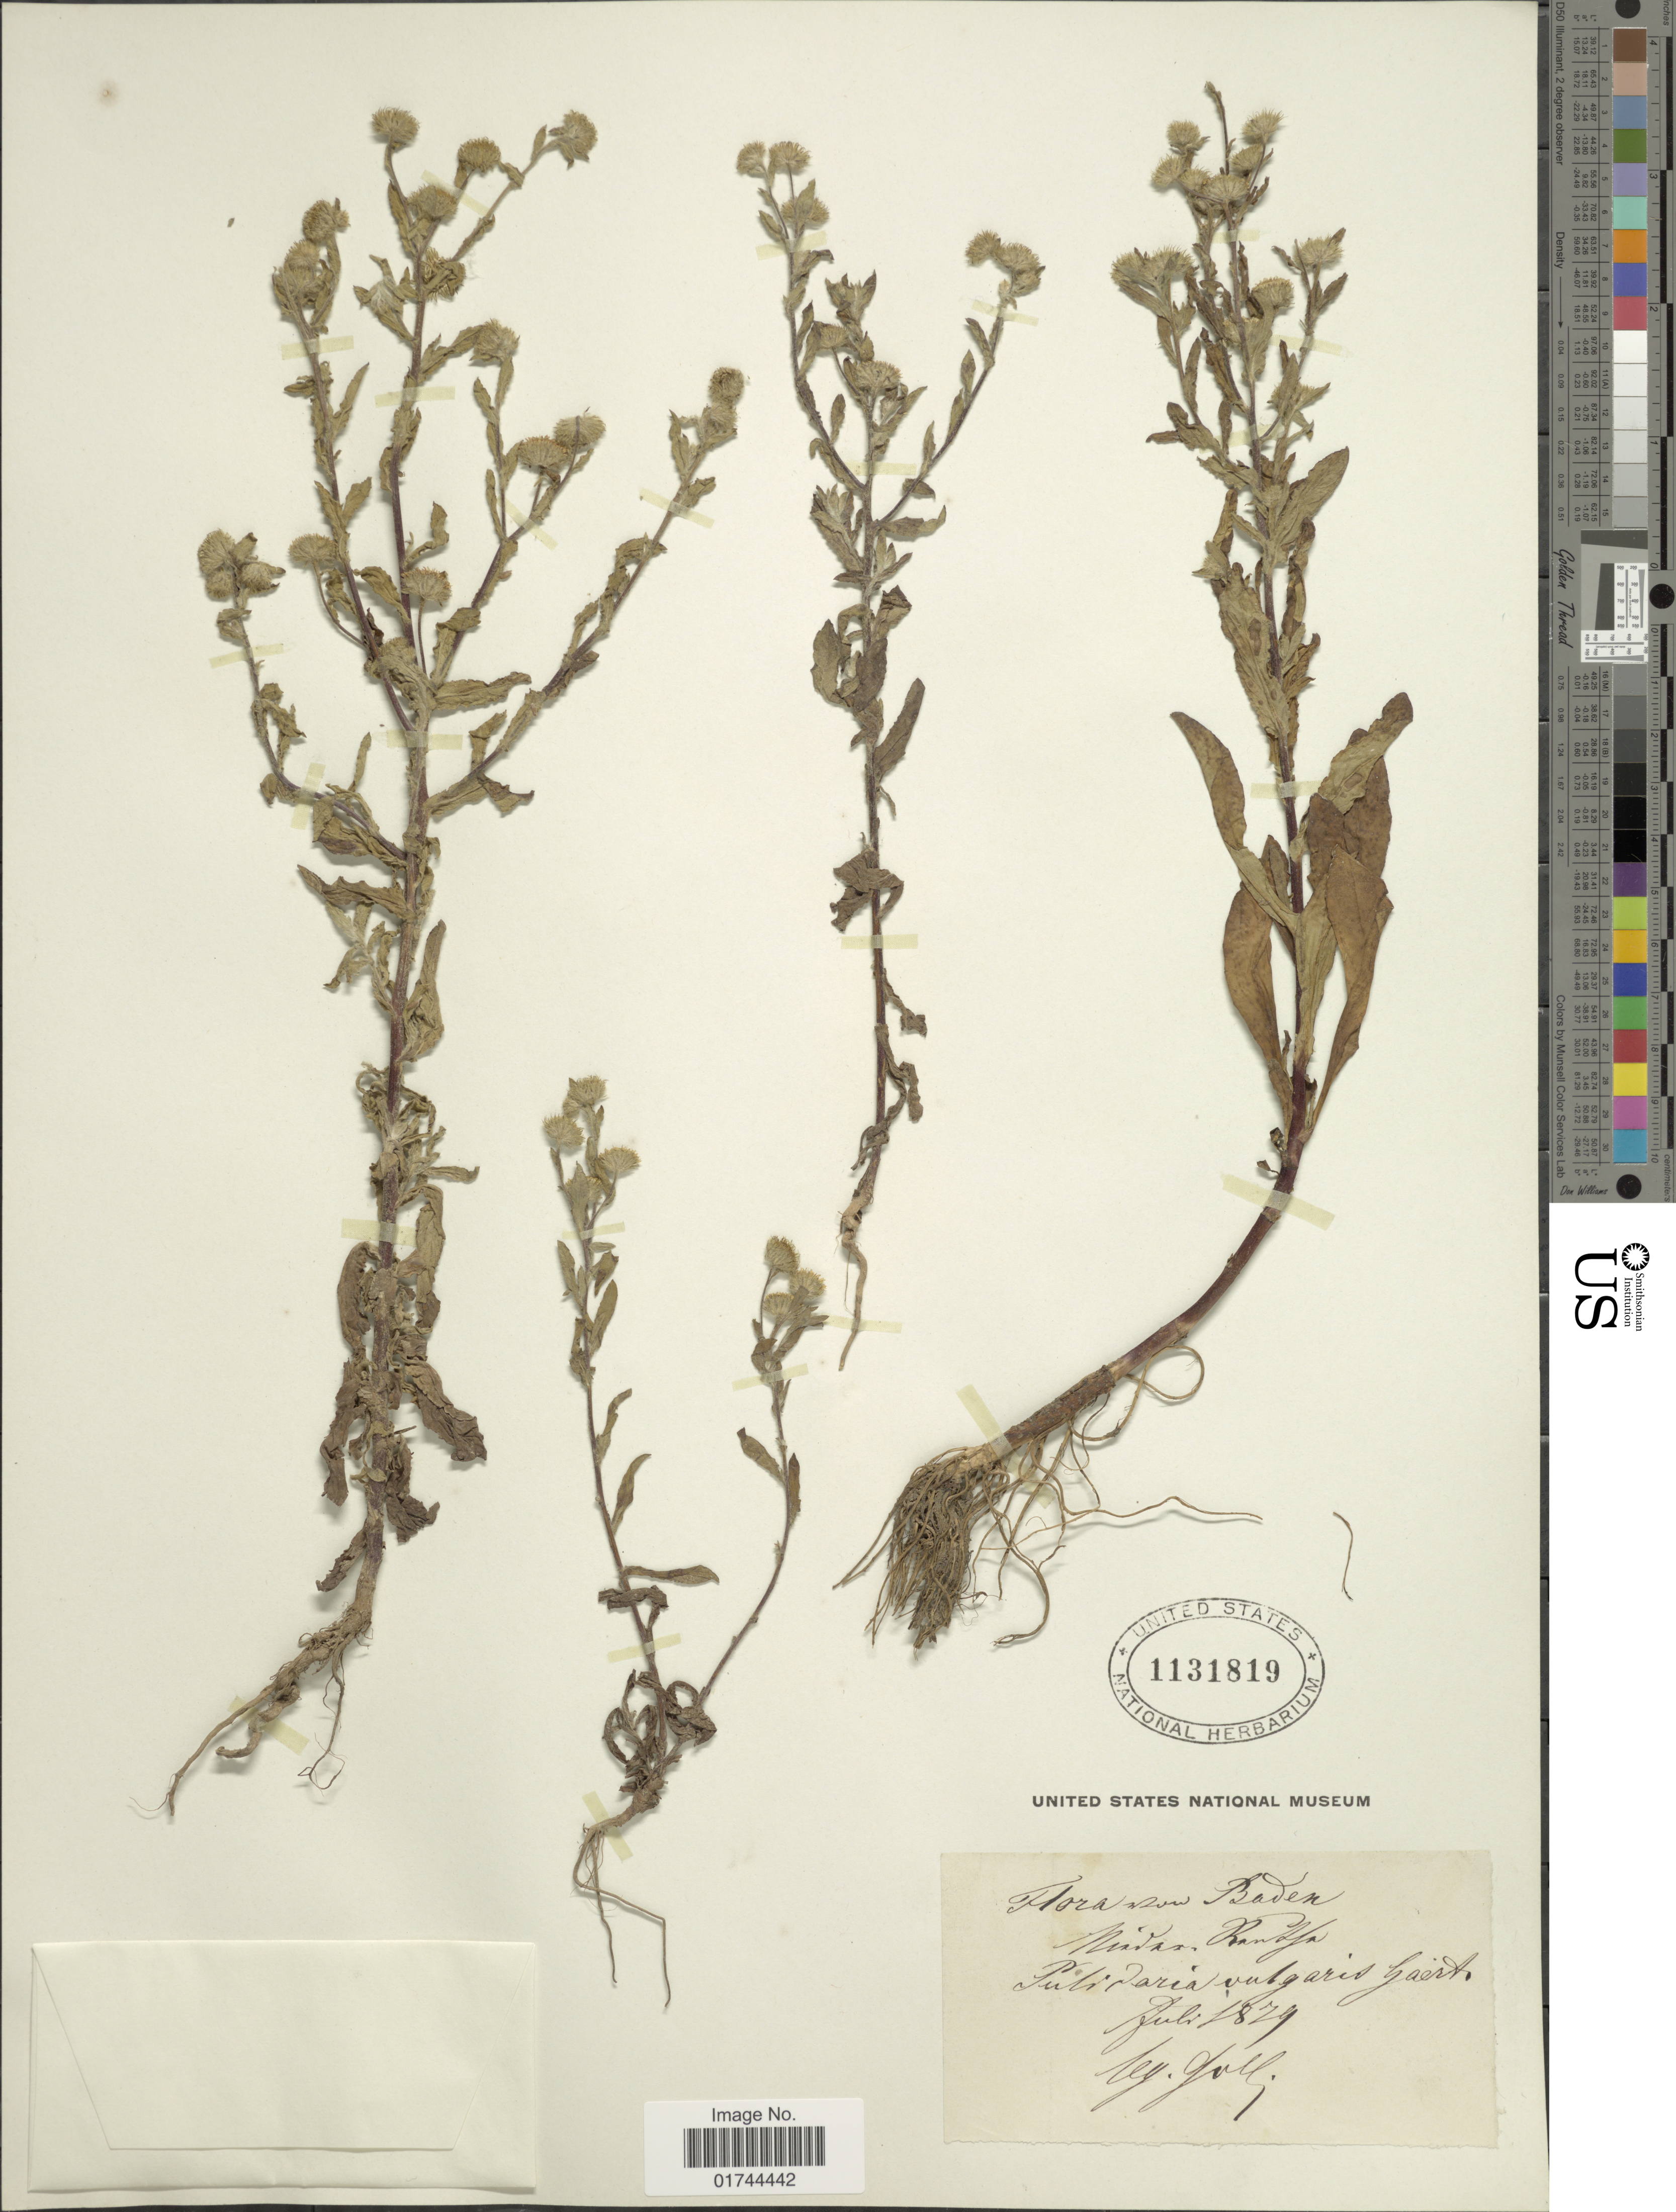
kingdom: Plantae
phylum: Tracheophyta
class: Magnoliopsida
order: Asterales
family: Asteraceae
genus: Pulicaria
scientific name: Pulicaria vulgaris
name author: Gaertn.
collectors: -. Goll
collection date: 1879-07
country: Germany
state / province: Baden-Württemberg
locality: Baden, Putirvaria vulgaris Gaert [interpreted]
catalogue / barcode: US 1131819